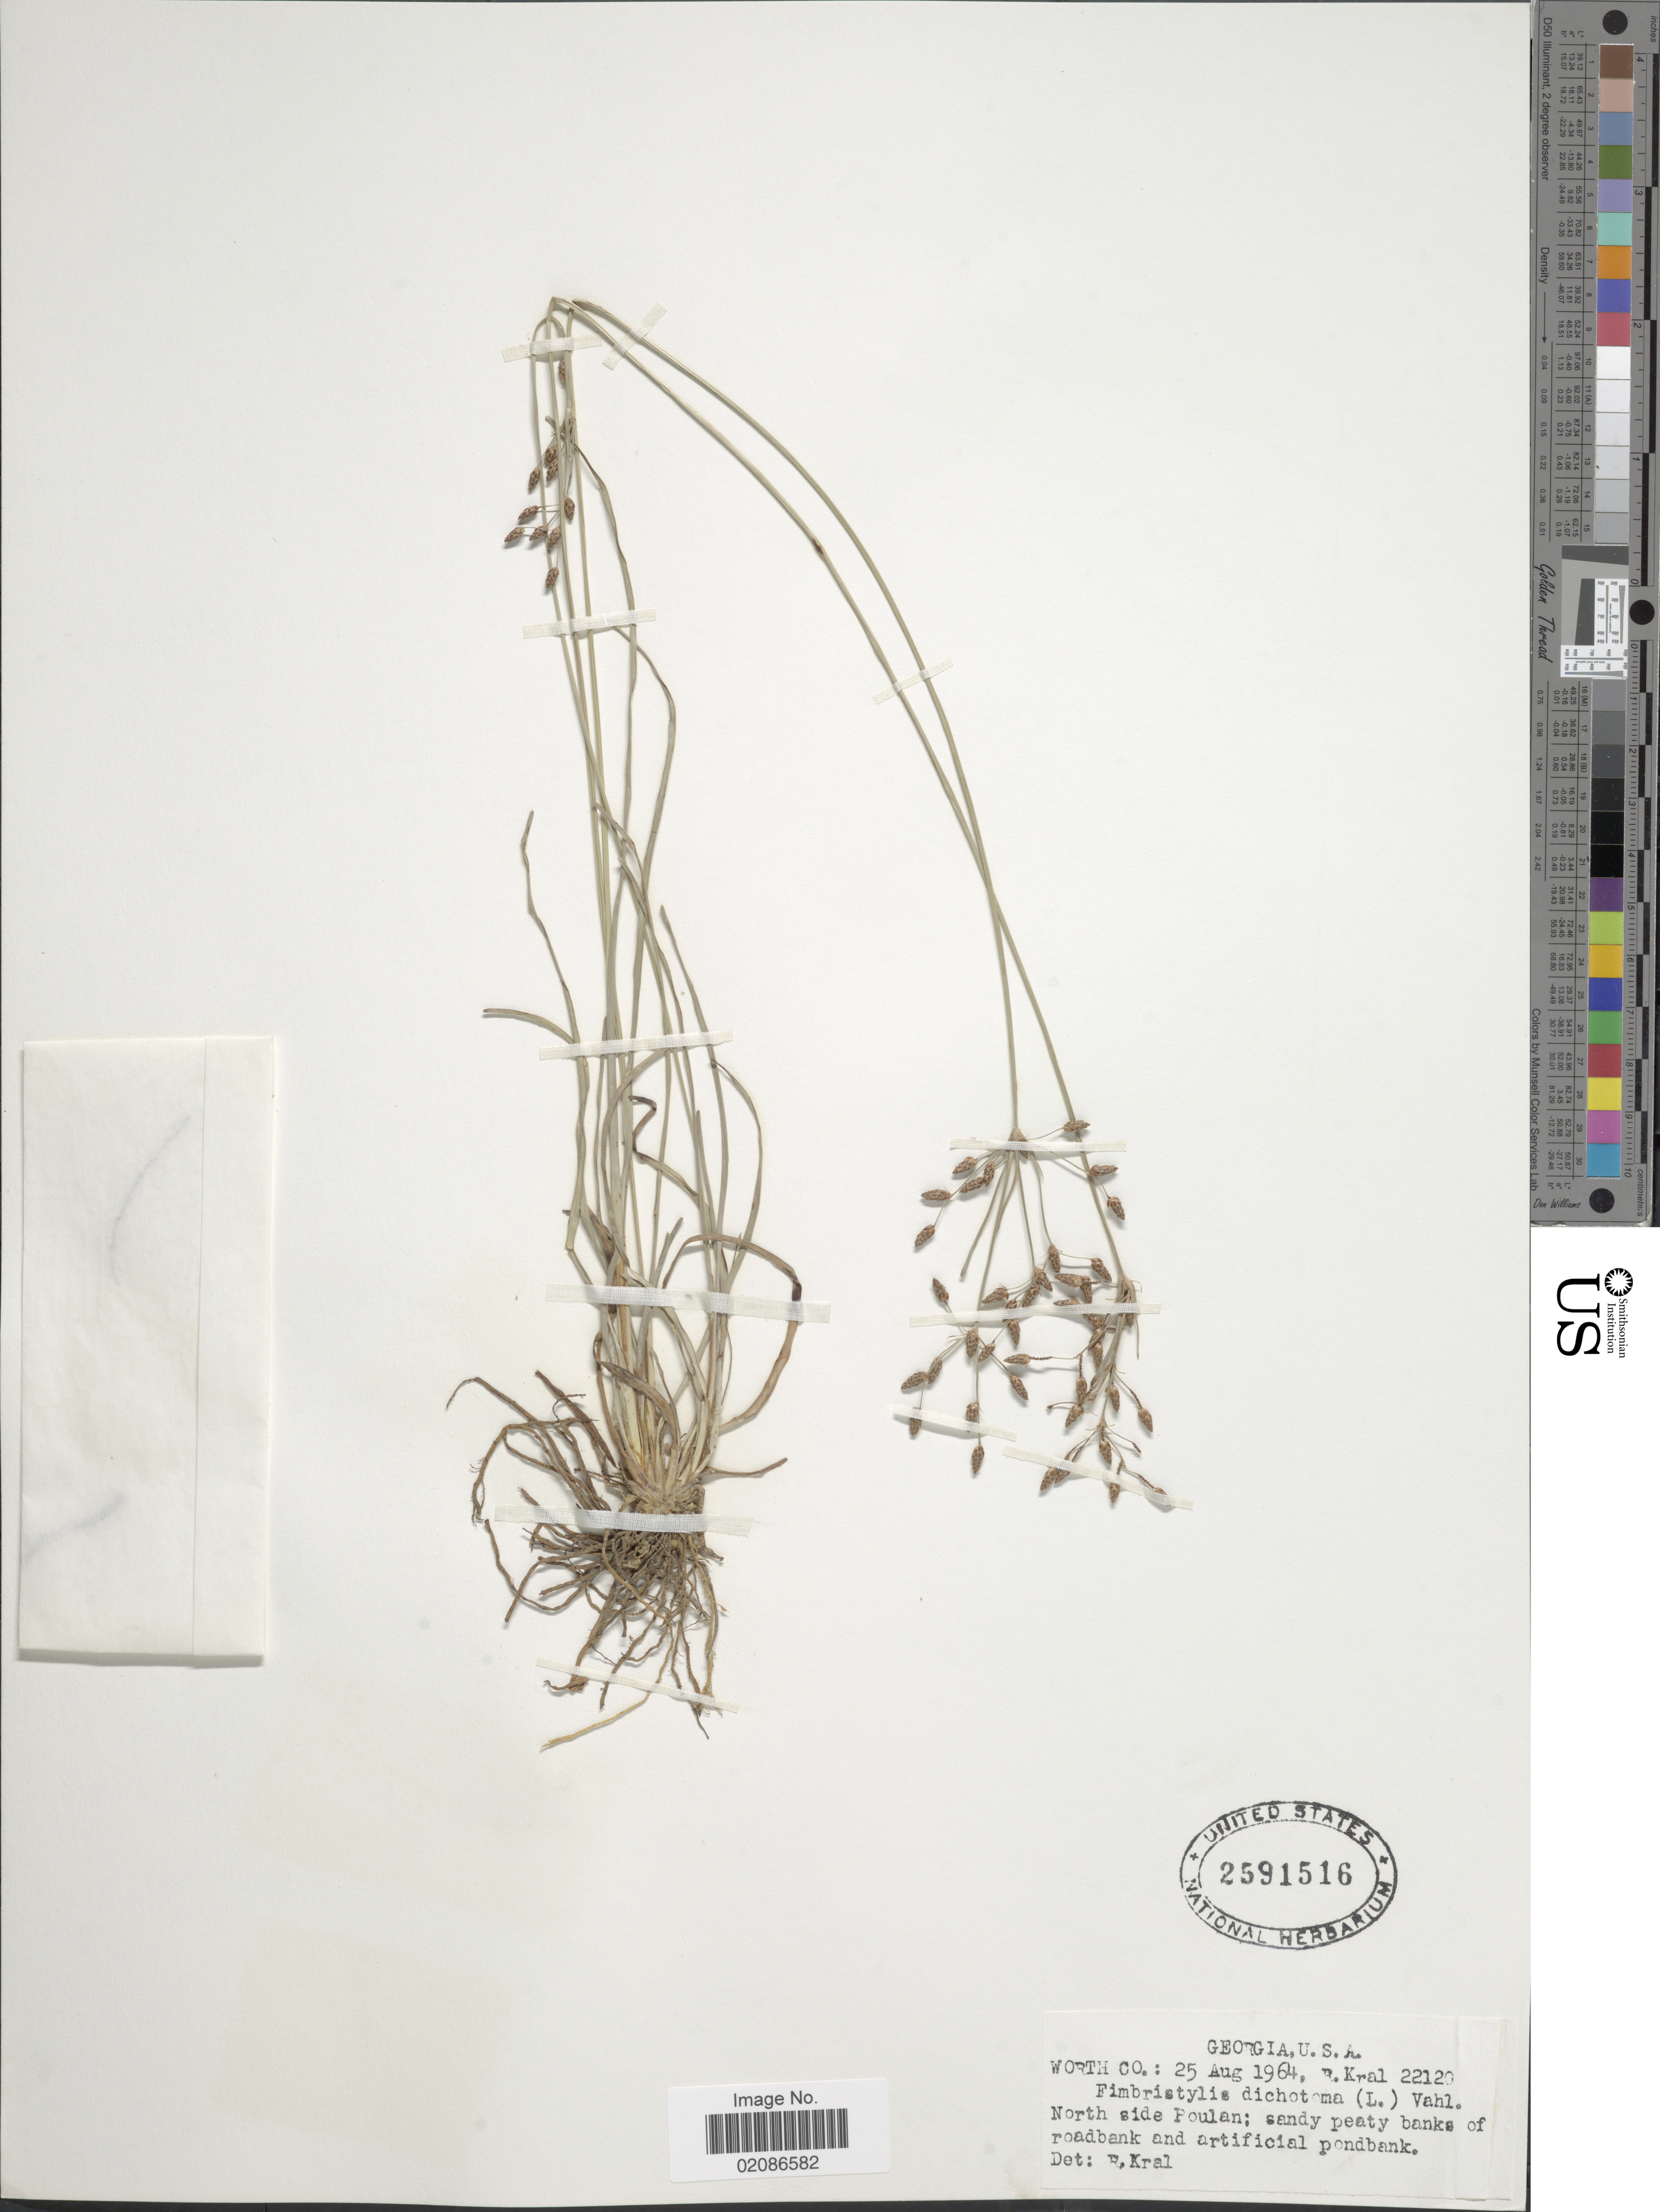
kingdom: Plantae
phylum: Tracheophyta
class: Liliopsida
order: Poales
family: Cyperaceae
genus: Fimbristylis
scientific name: Fimbristylis dichotoma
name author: (L.) Vahl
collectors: R. Kral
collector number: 22120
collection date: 1964-08-25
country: United States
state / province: Georgia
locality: Worth Co; North side Poulan; sandy peaty banks of roadbank and artificial pondbank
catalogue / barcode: US 2591516